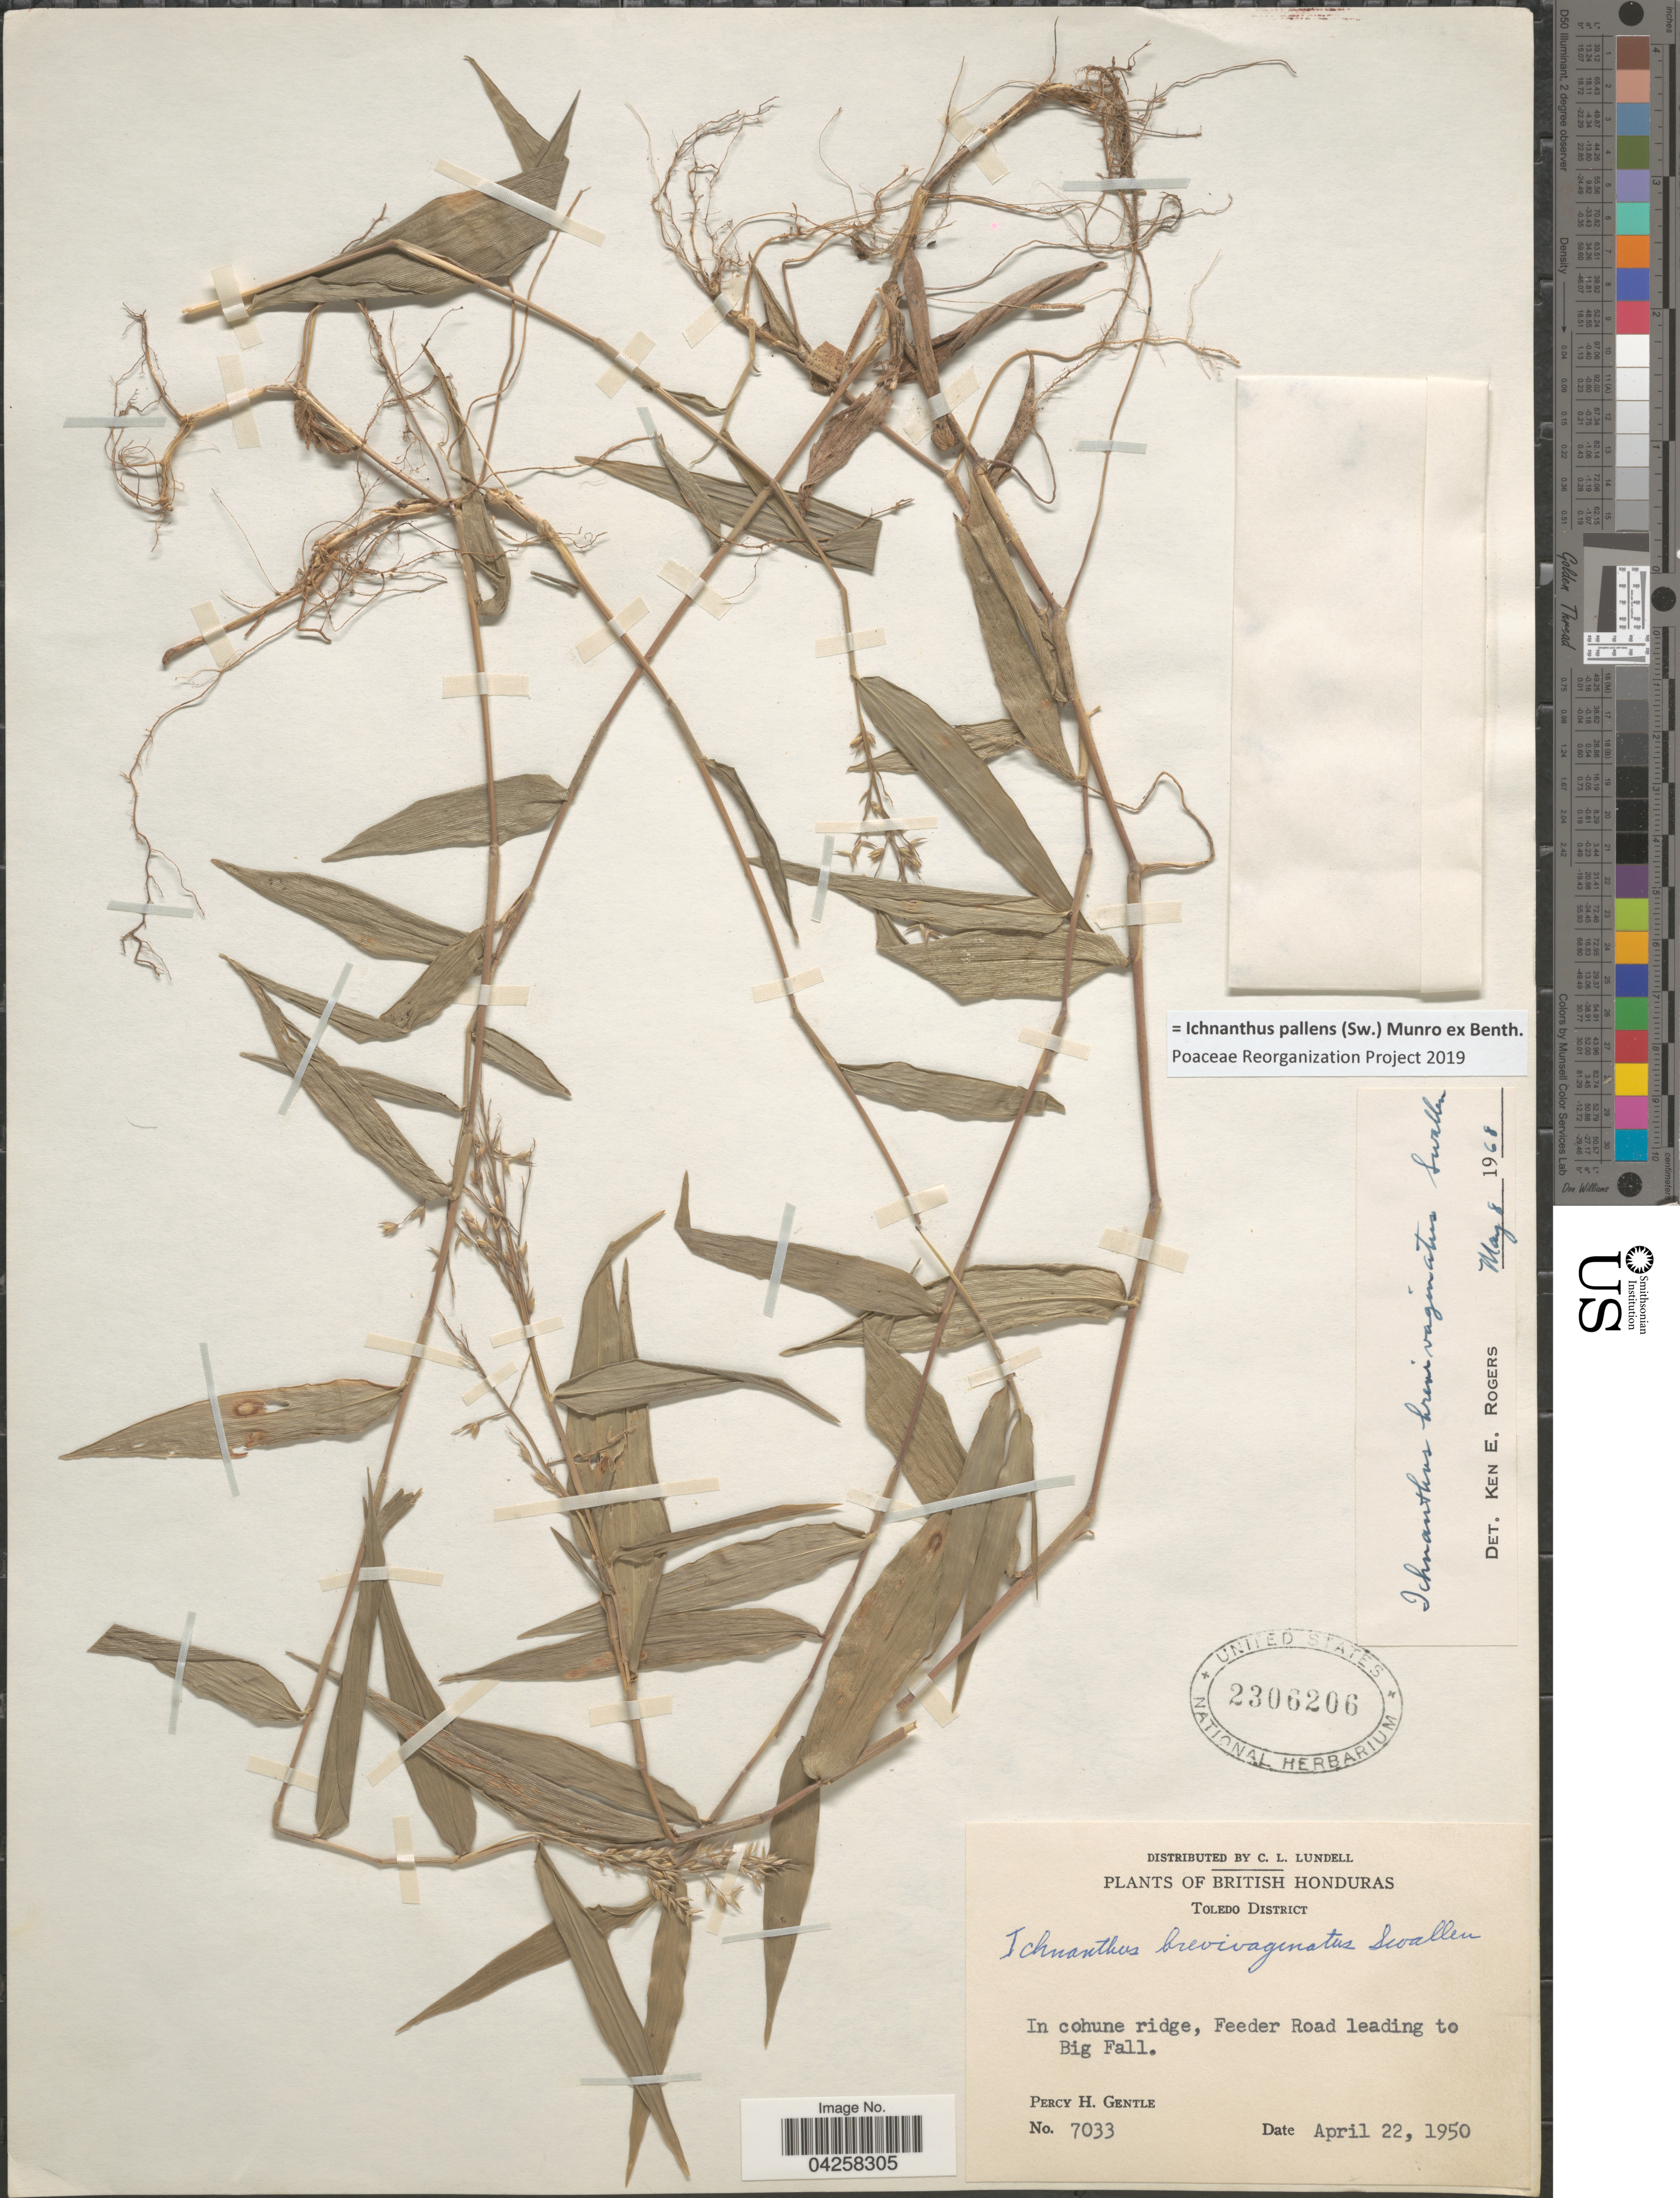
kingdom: Plantae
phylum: Tracheophyta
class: Liliopsida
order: Poales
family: Poaceae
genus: Ichnanthus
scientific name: Ichnanthus pallens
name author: (Sw.) Munro ex Benth.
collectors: P. H. Gentle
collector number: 7033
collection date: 1950-04-22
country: Belize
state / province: Toledo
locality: British Honduras. Toledo District. In cohune ridge, Feeder Road leading to Big Fall.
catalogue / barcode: US 2306206